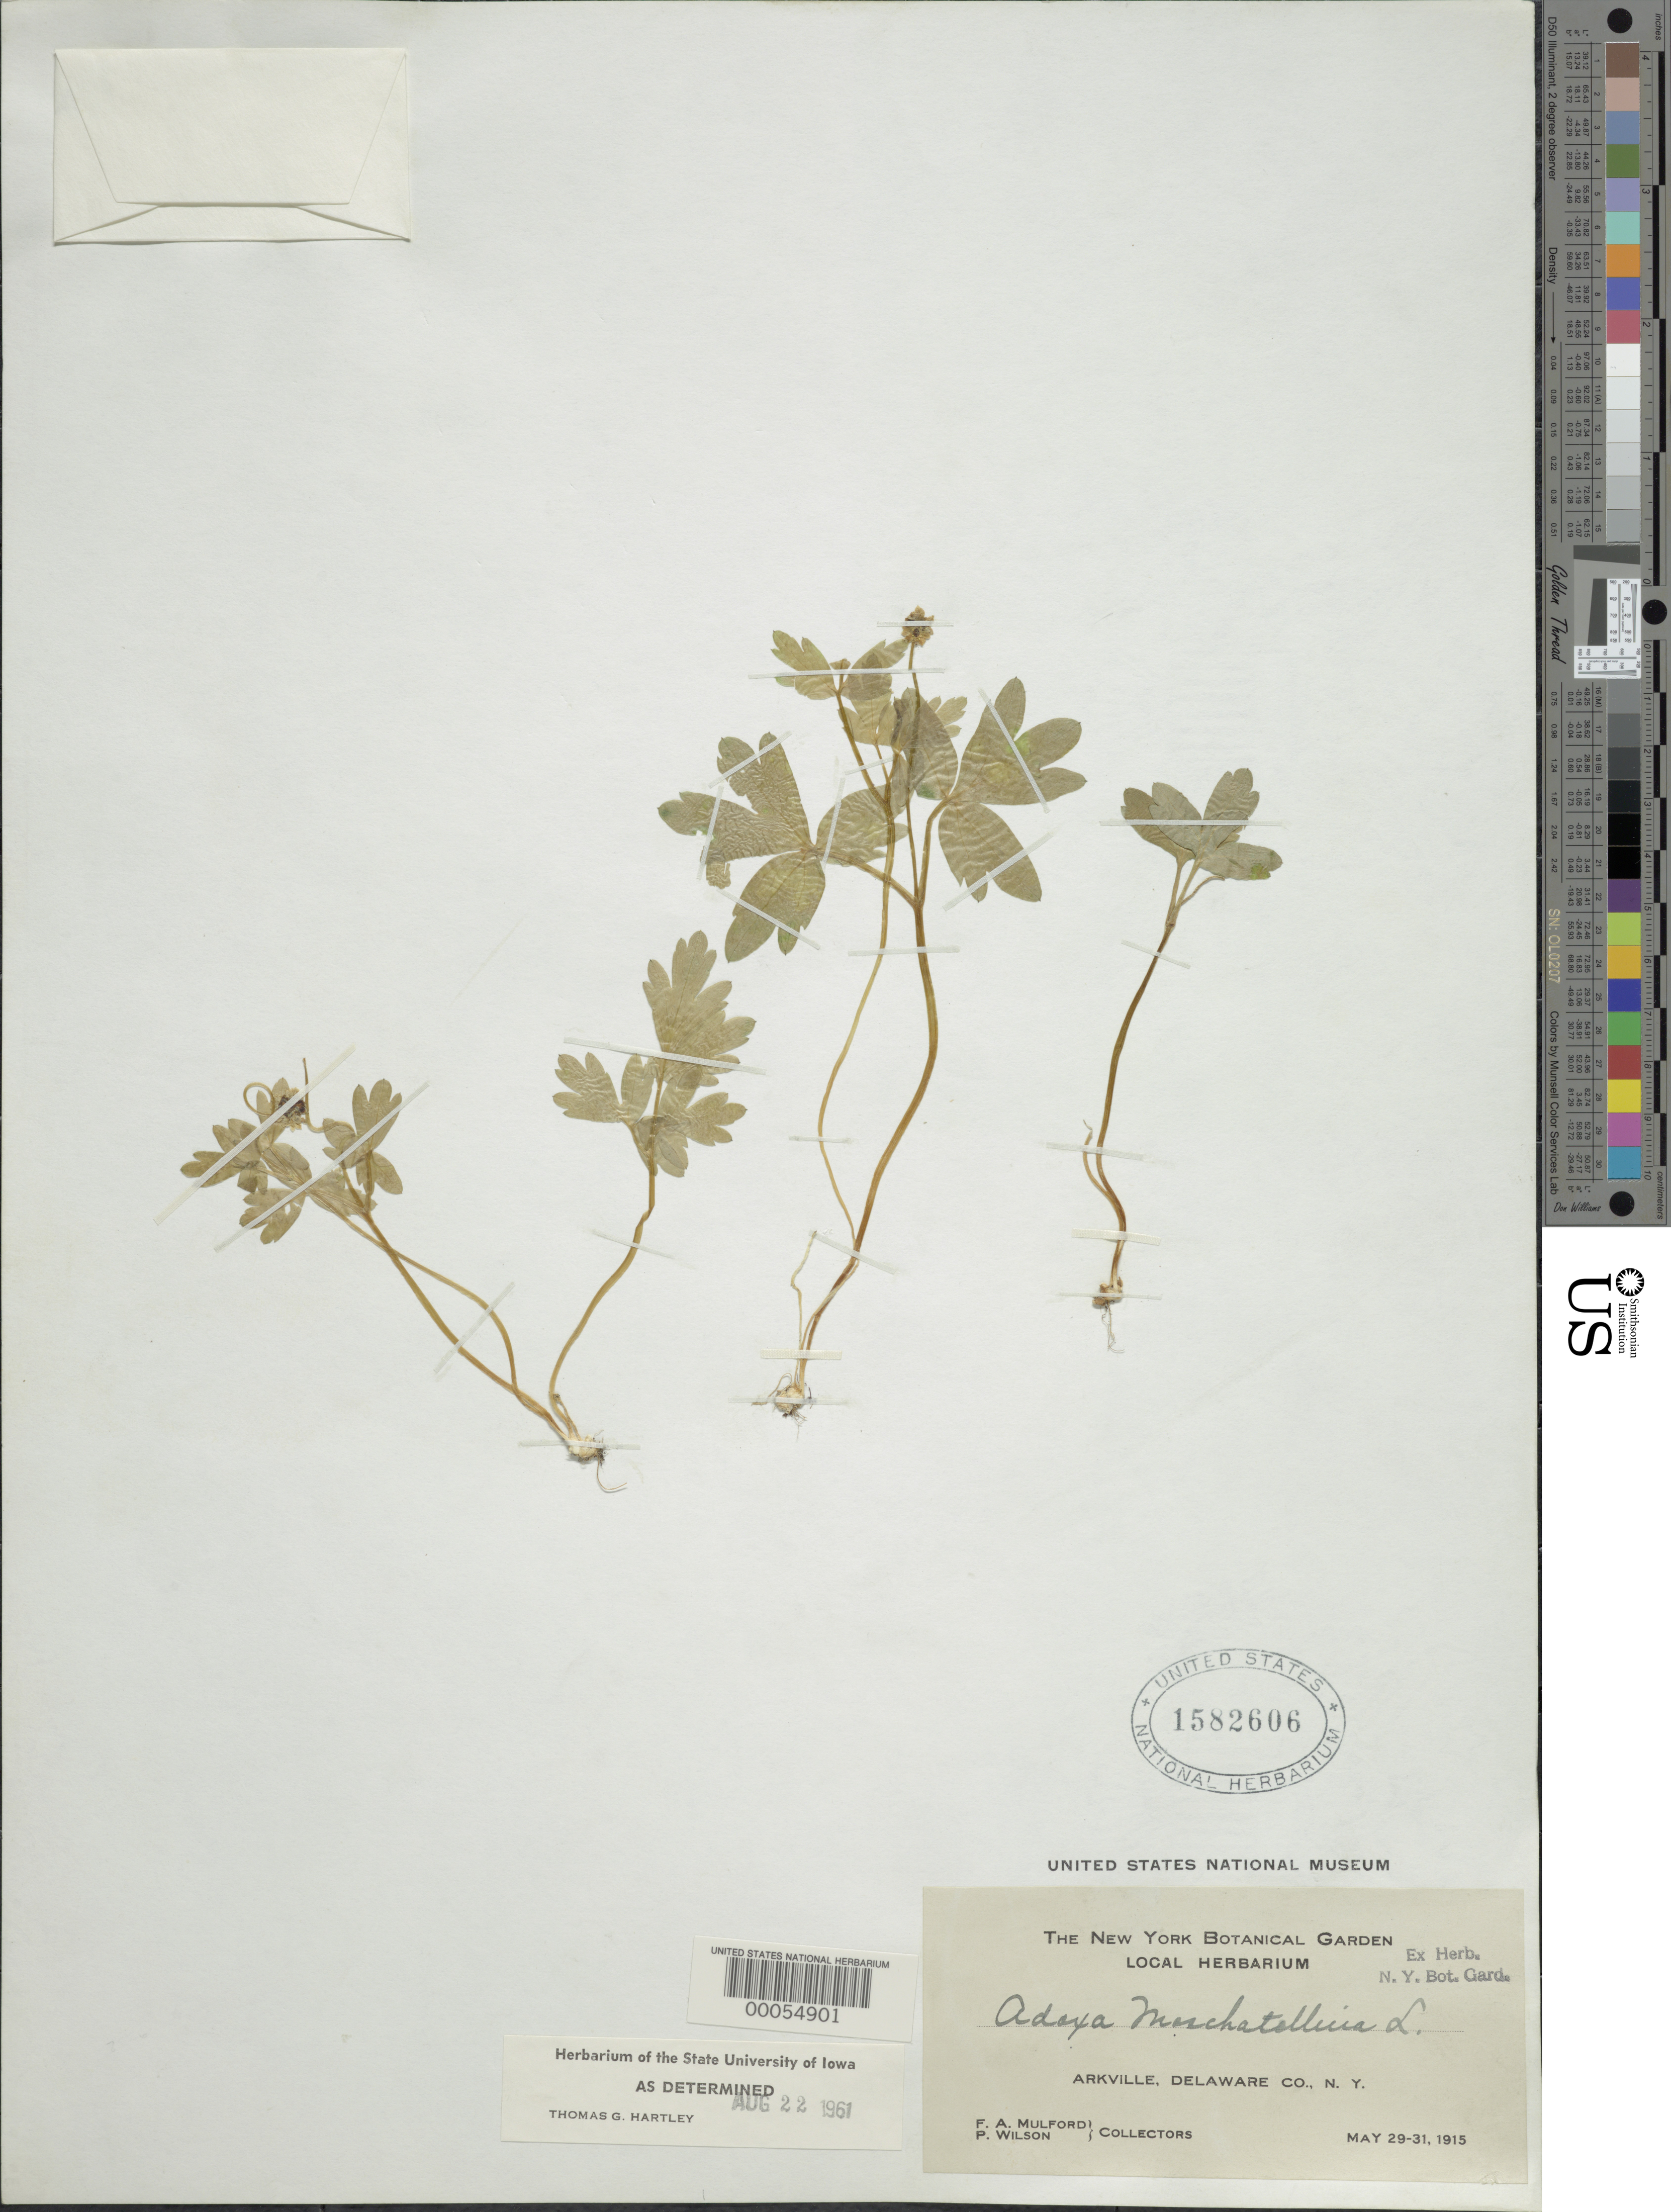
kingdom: Plantae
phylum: Tracheophyta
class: Magnoliopsida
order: Dipsacales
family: Viburnaceae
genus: Adoxa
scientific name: Adoxa moschatellina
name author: L.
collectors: F. Mulford & P. Wilson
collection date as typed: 29 May 1915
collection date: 1915-05-29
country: United States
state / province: New York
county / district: Delaware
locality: Arkville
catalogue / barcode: US 1582606